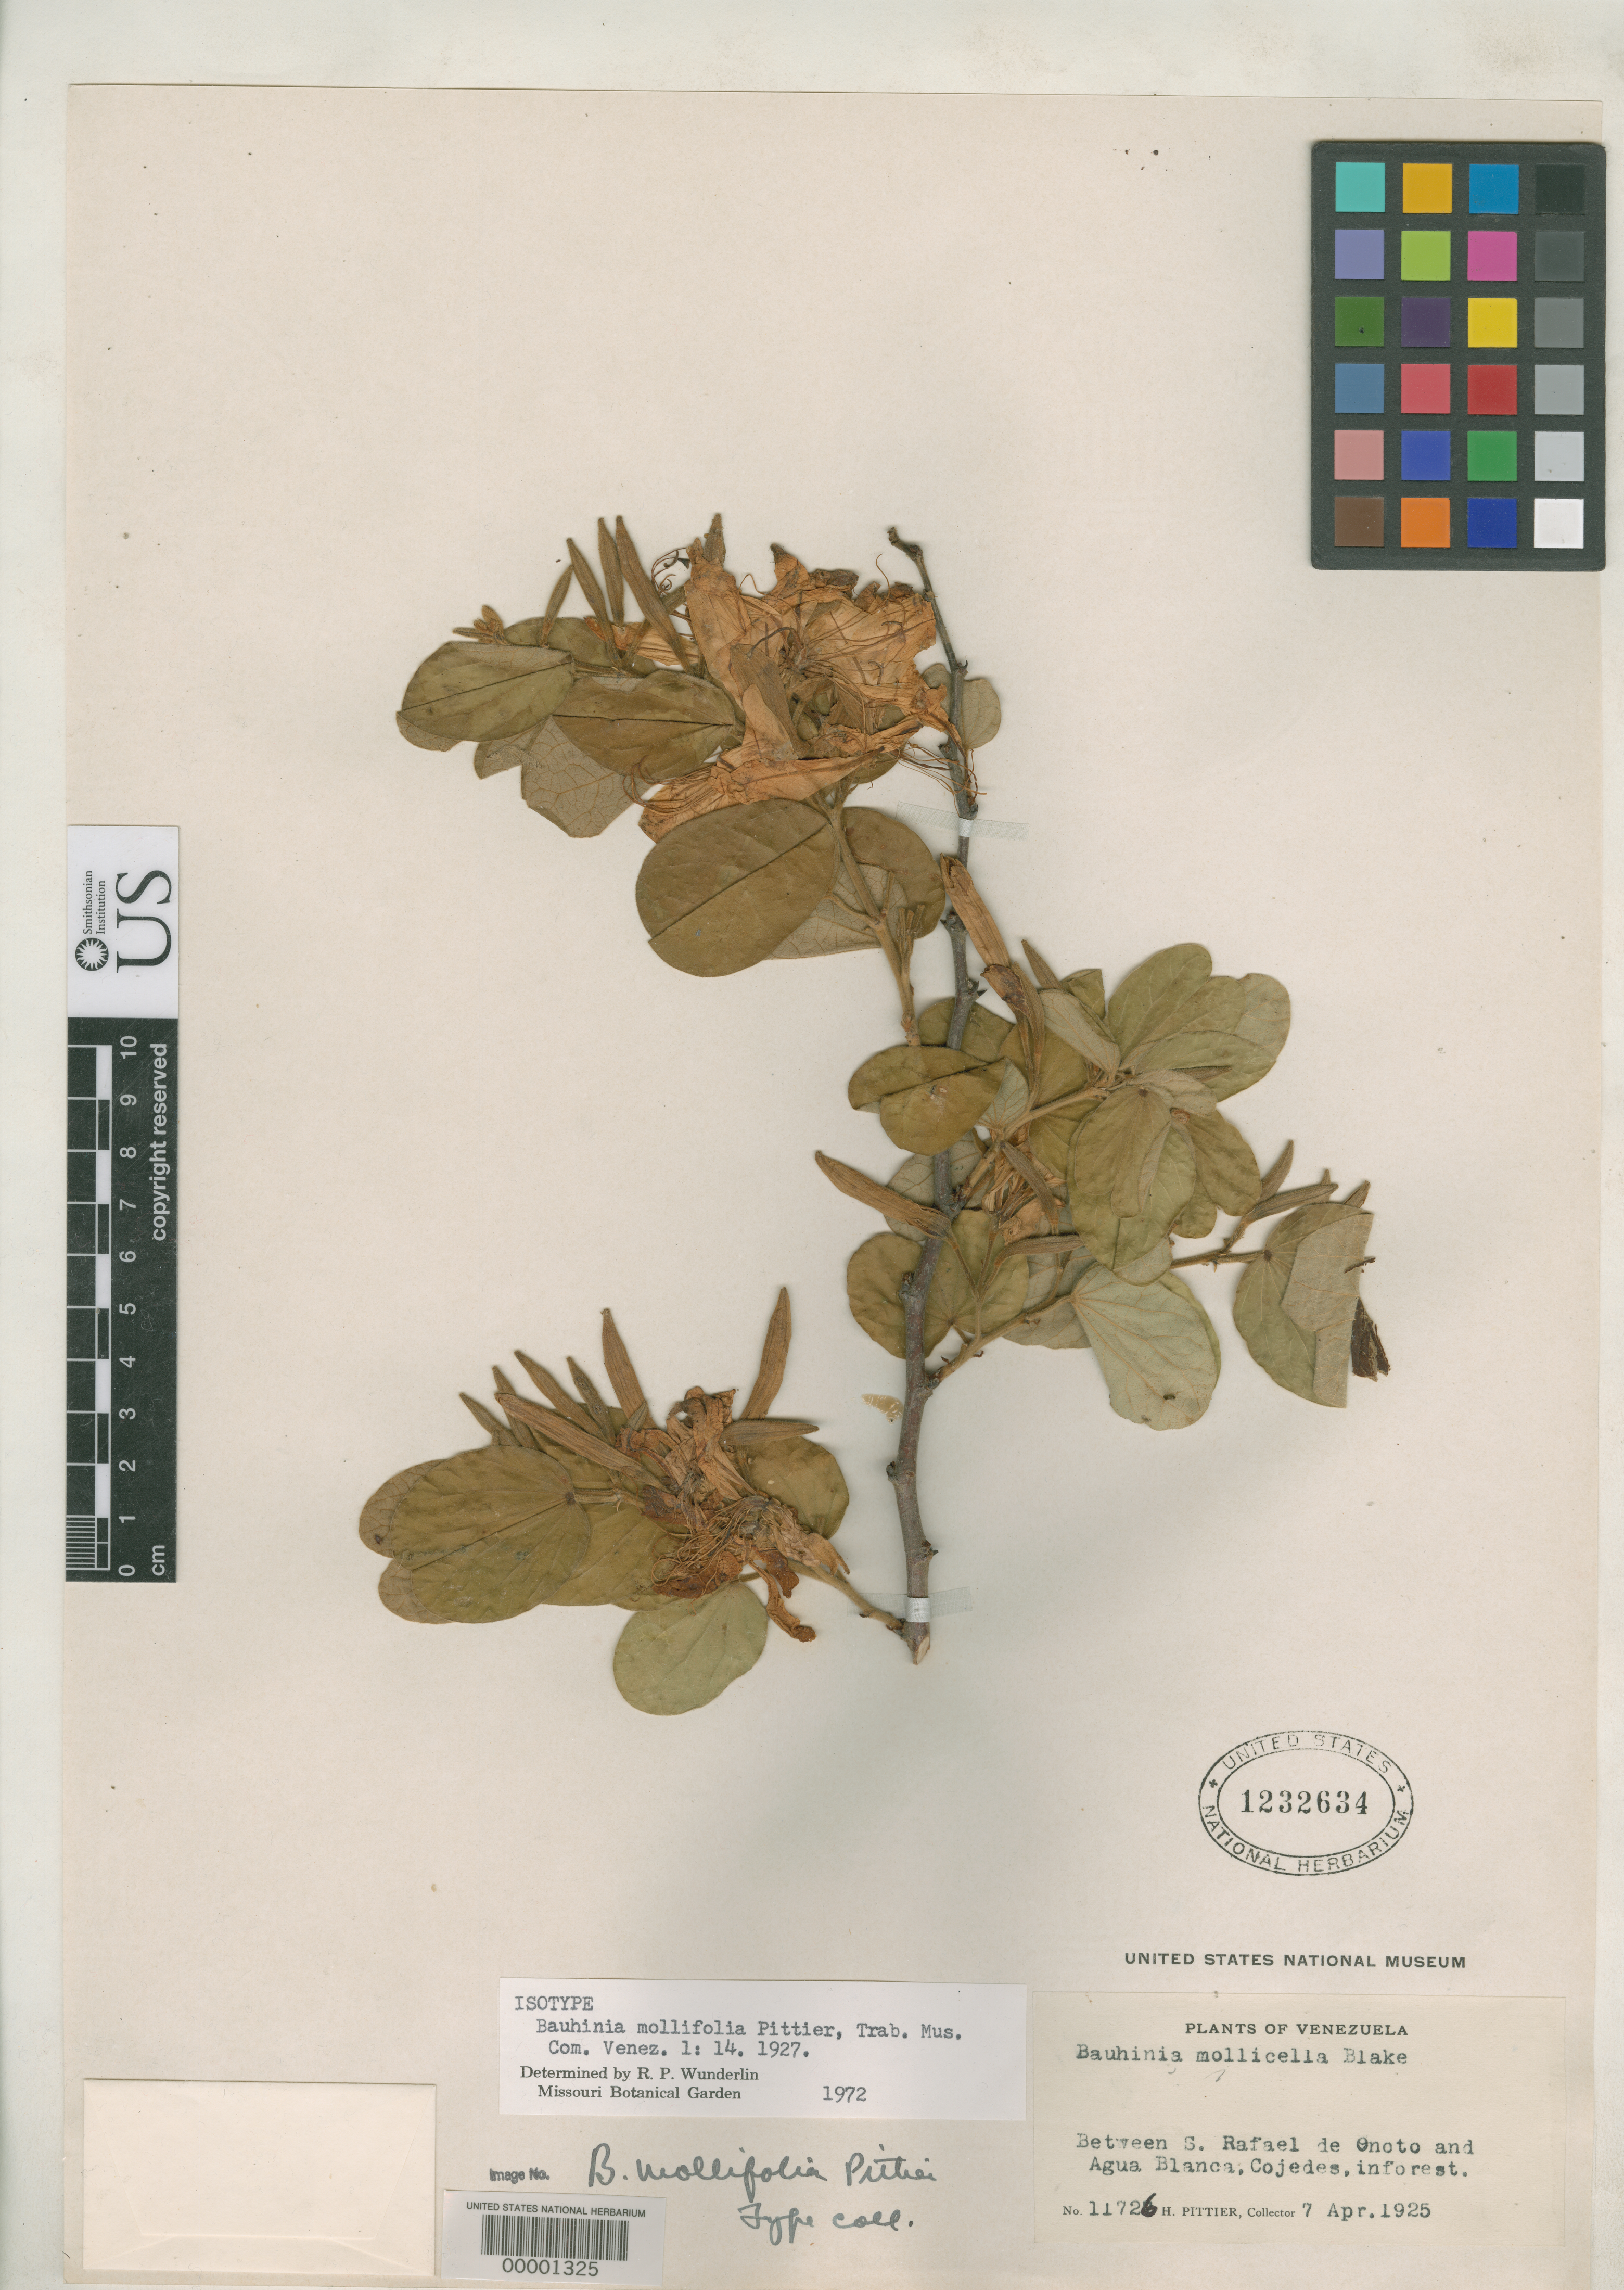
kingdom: Plantae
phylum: Tracheophyta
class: Magnoliopsida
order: Fabales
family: Fabaceae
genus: Bauhinia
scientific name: Bauhinia mollifolia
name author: Pittier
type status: Isotype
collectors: H. F. Pittier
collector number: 11726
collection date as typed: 07 Apr 1925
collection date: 1925-04-07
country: Venezuela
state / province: Cojedes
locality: Between S. Rafael de Onoto & Agua Blanca.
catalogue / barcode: US 1232634